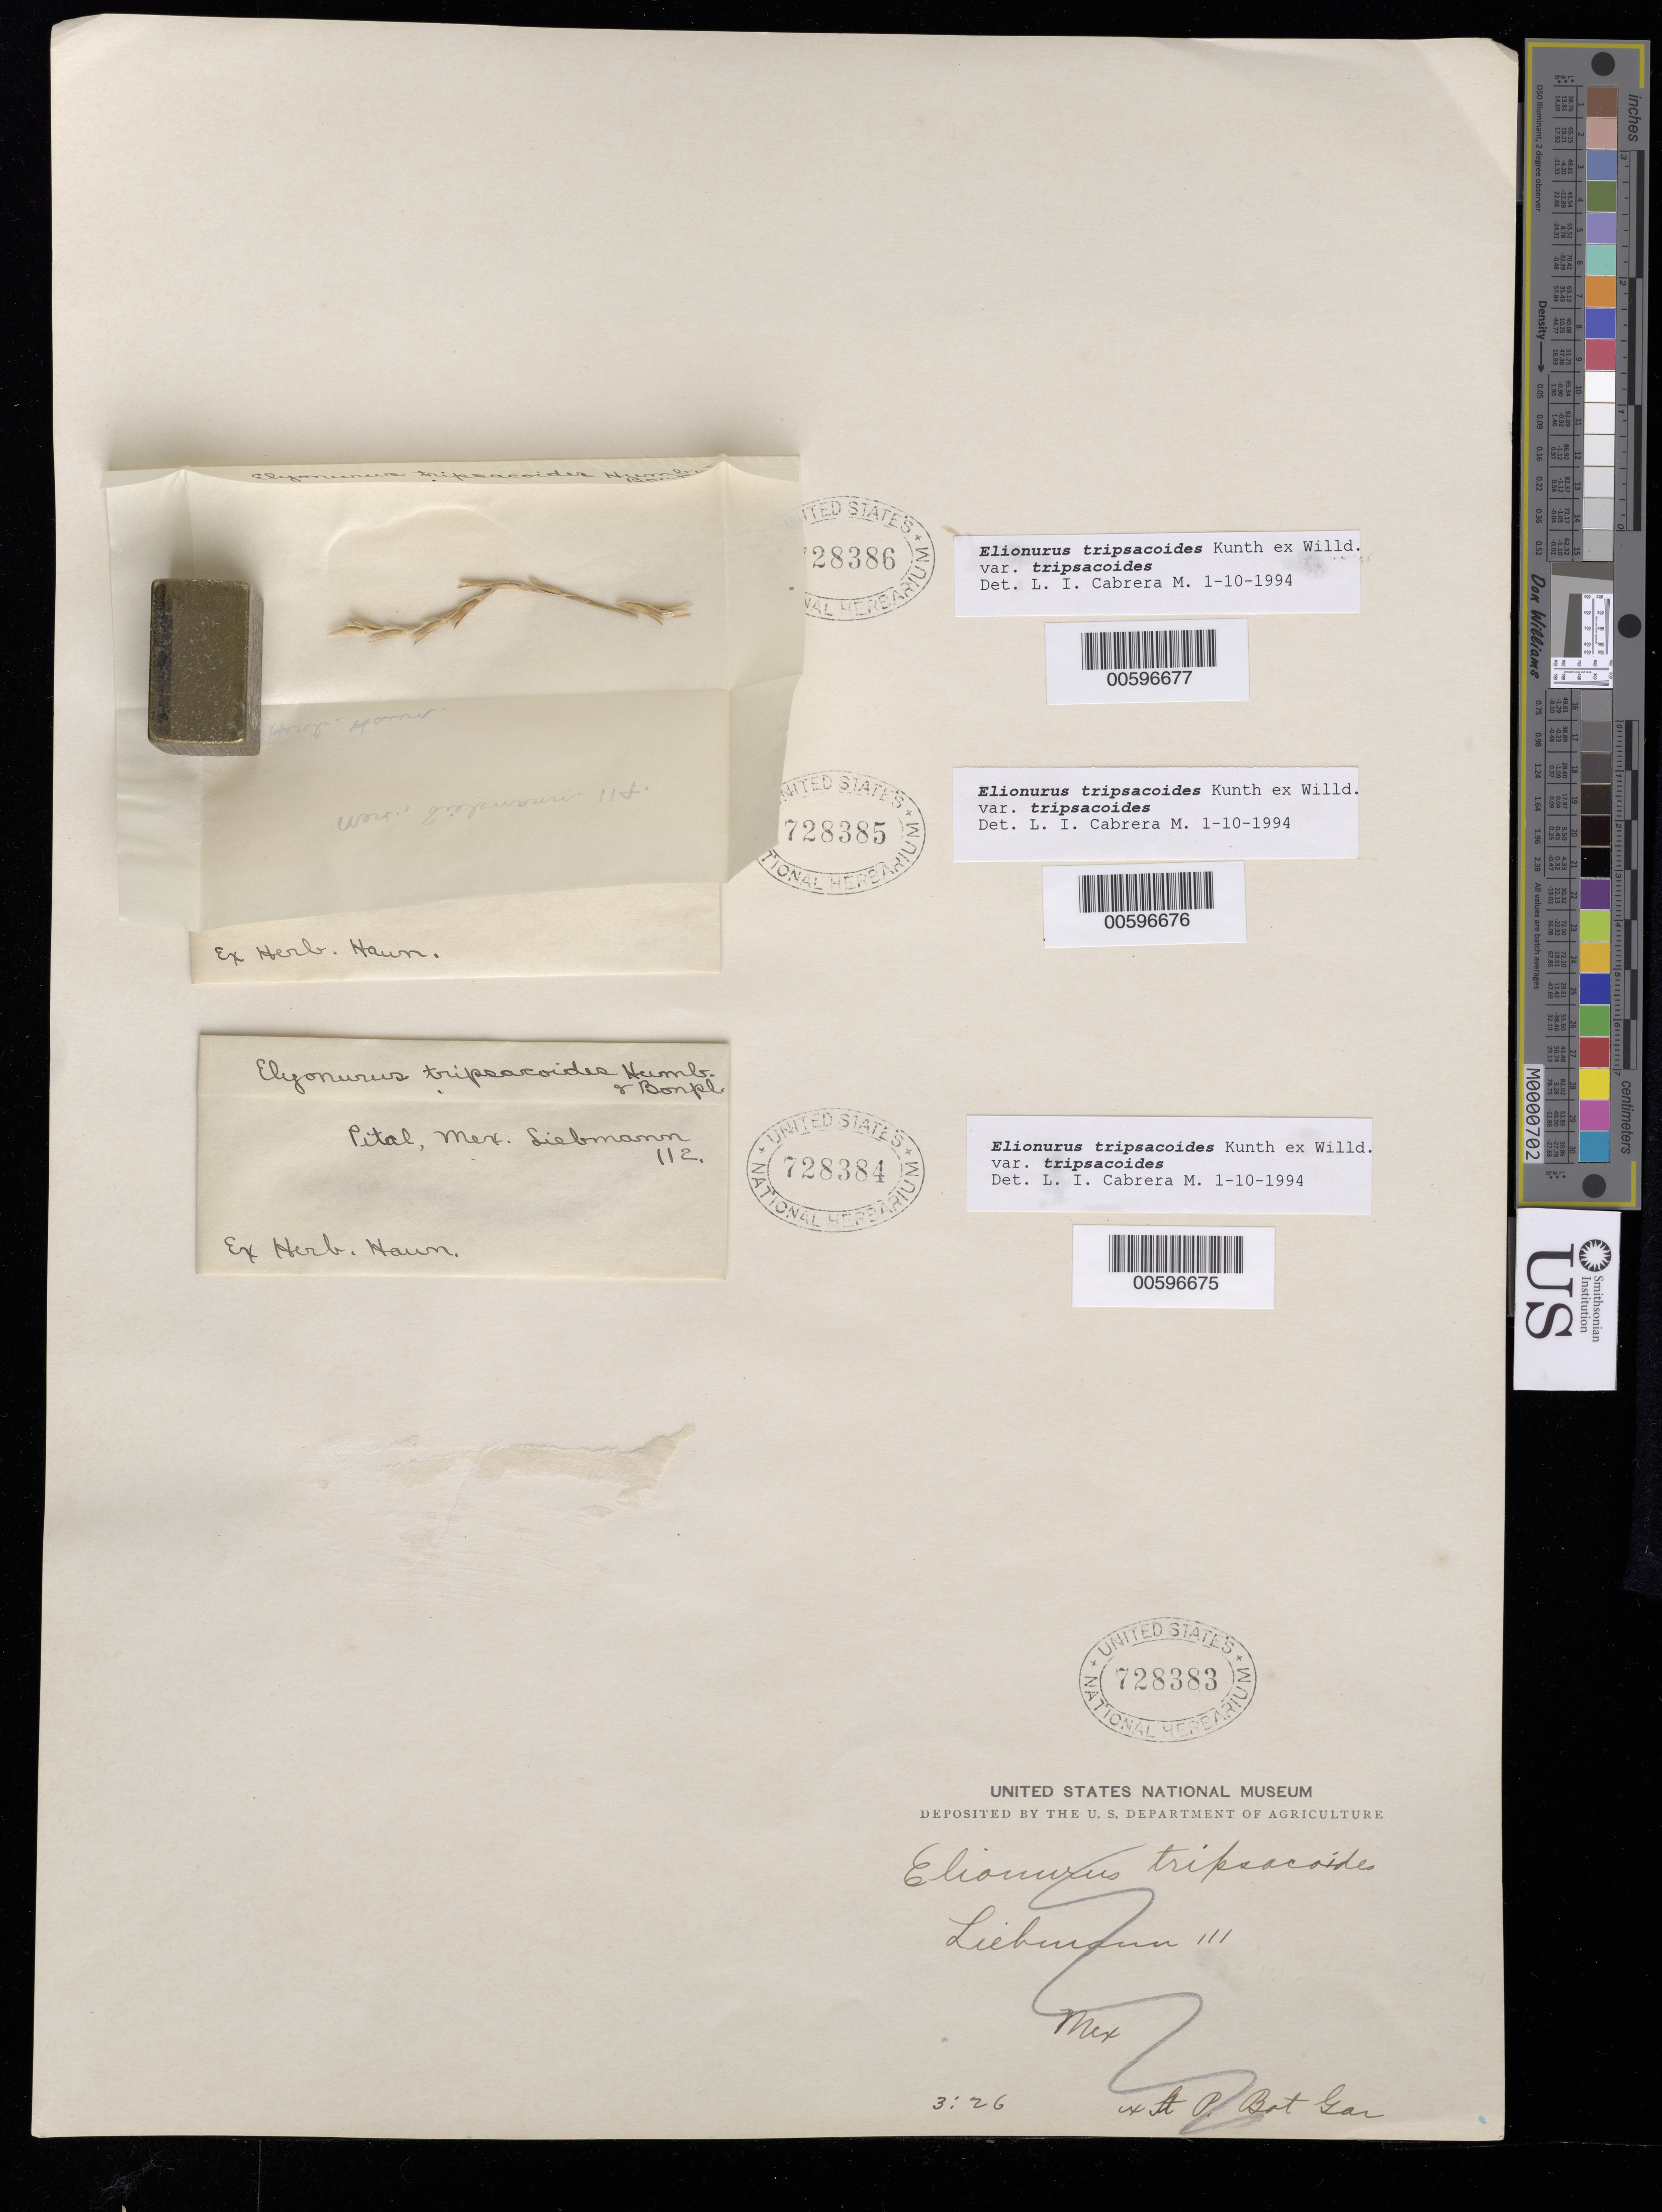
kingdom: Plantae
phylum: Tracheophyta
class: Liliopsida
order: Poales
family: Poaceae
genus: Elionurus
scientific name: Elionurus tripsacoides var. tripsacoides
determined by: Cabrera M., L. I.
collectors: F. M. Liebmann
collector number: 114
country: Mexico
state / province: Jalisco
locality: San Ramon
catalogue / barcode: US 728386